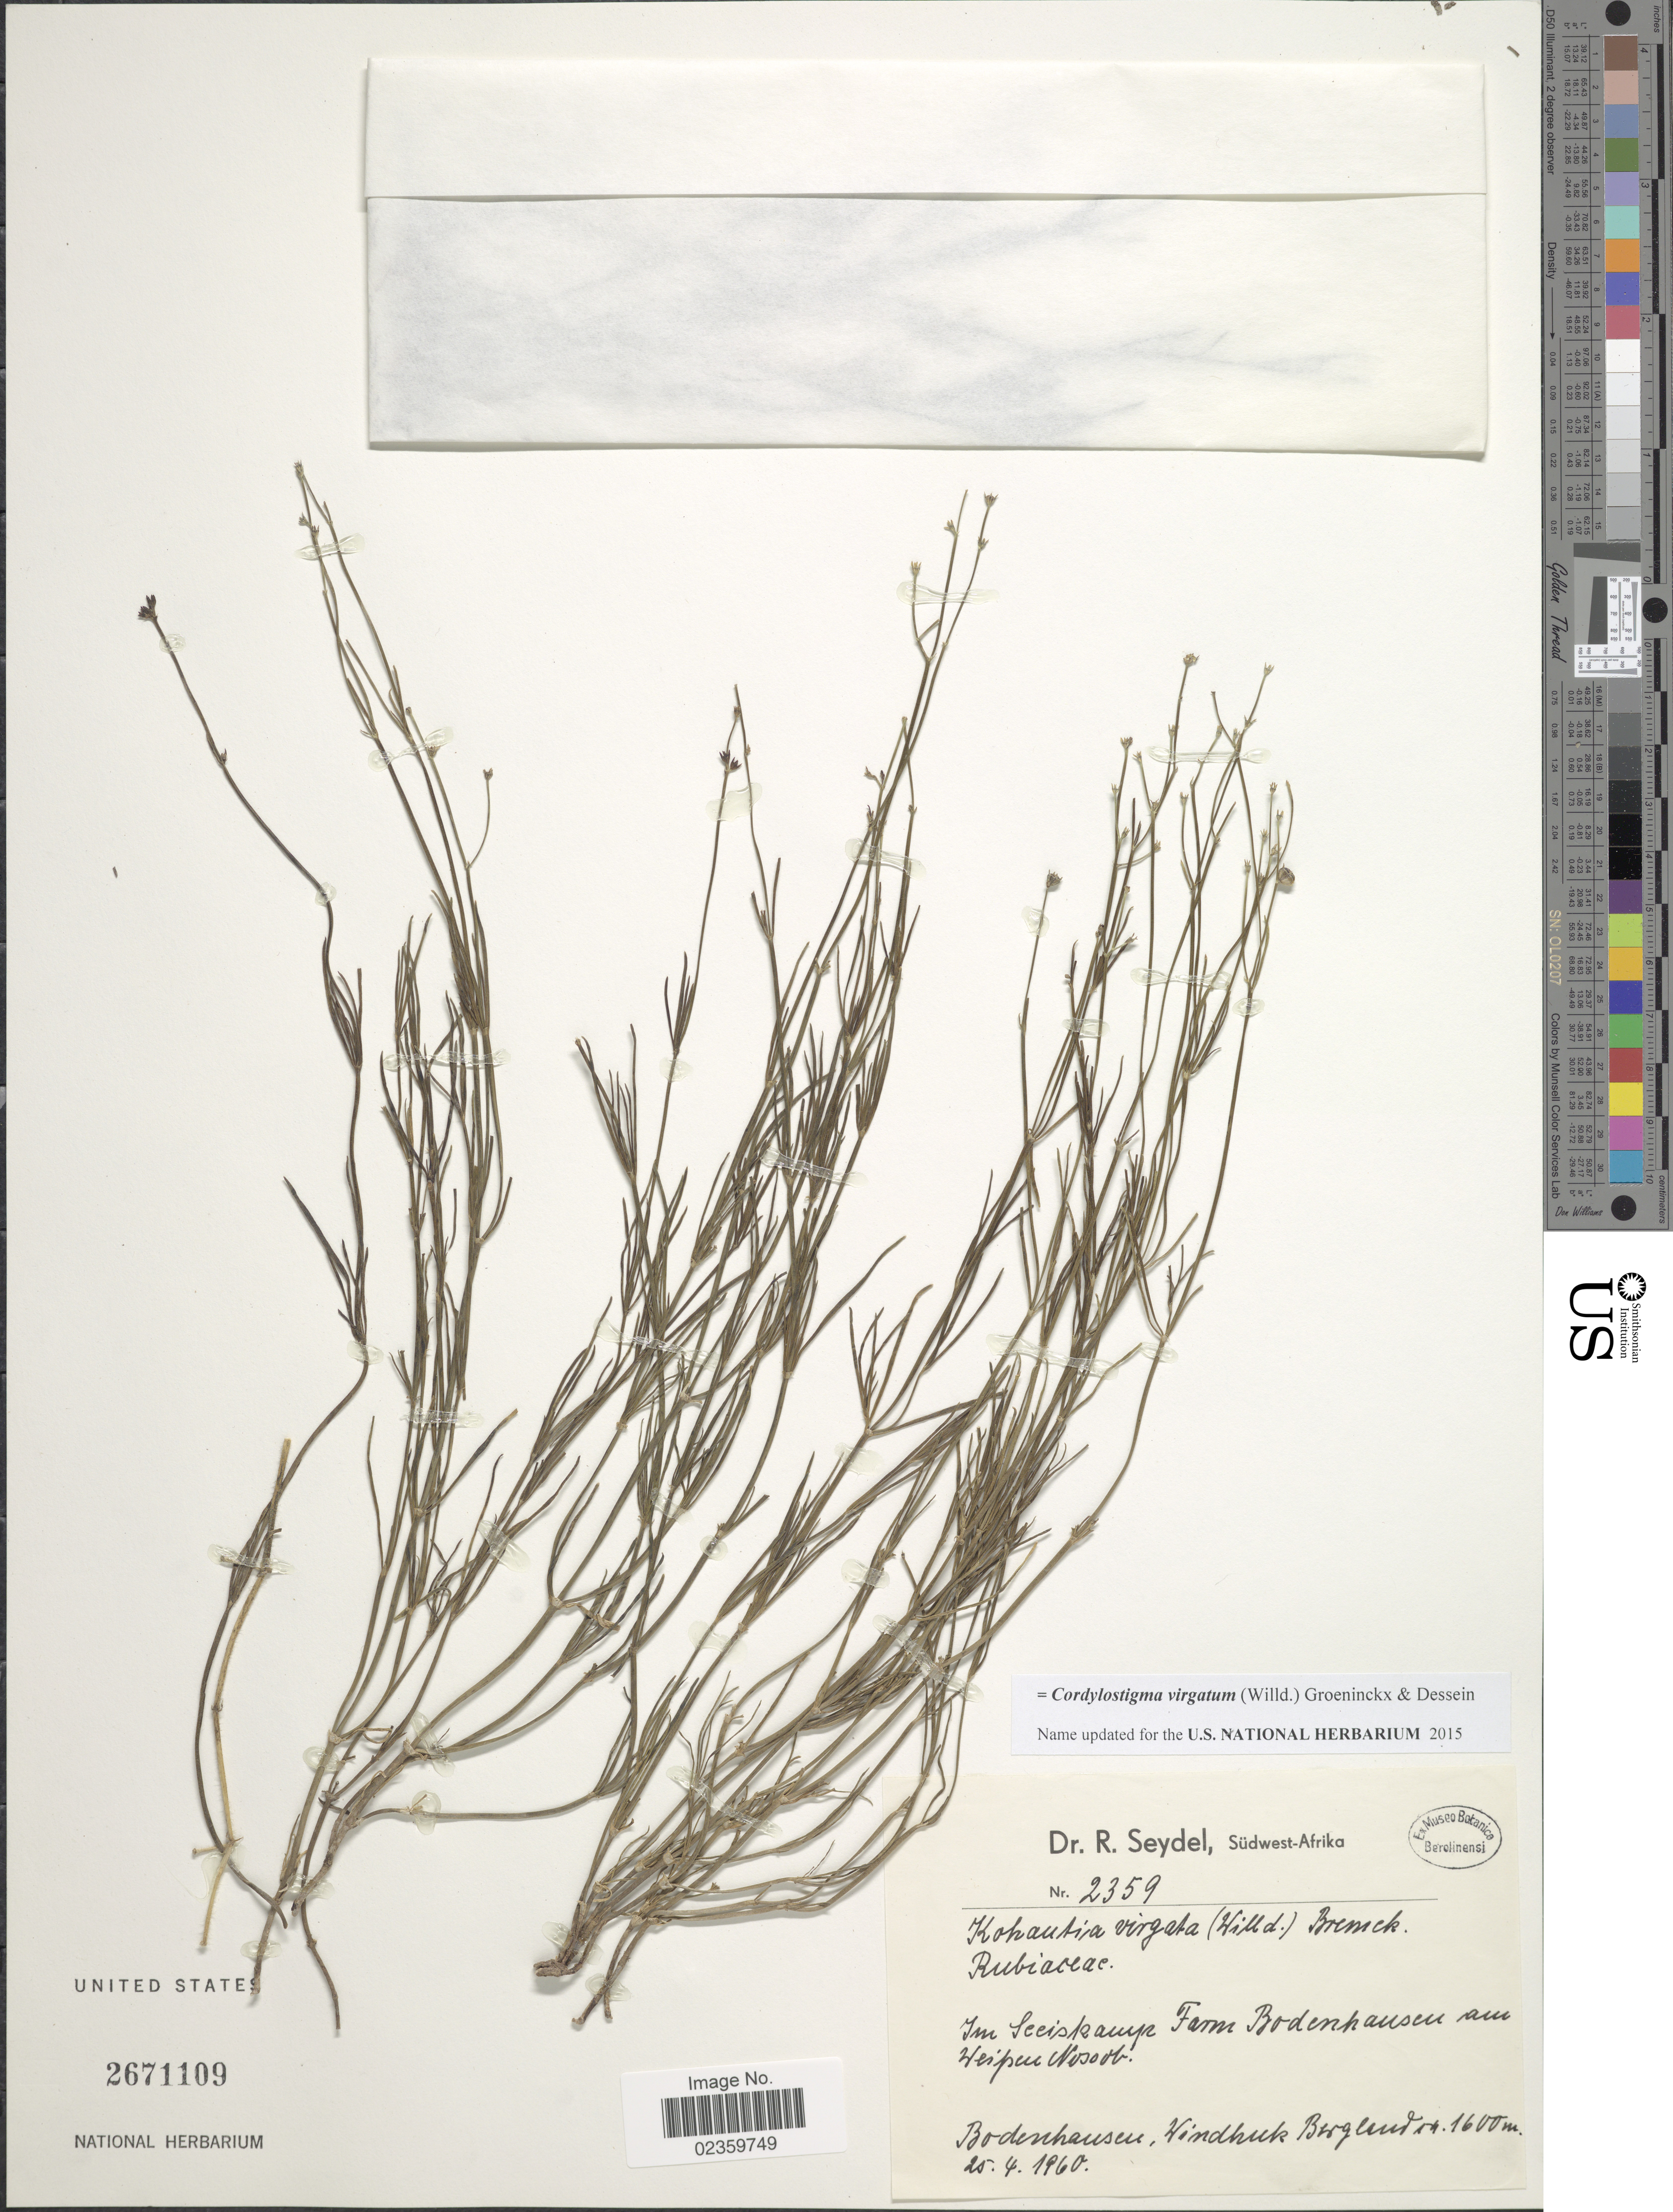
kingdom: Plantae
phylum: Tracheophyta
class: Magnoliopsida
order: Gentianales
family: Rubiaceae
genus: Cordylostigma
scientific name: Cordylostigma virgatum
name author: (Willd.) Groeninckx & Dessein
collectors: R. Seydel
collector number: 2359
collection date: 1960-04-25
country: Namibia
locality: Sudwest-Afrika, Im Seeiskamp Farm Bodenhausen au Weissen Nosob, Bodenhausen, Windhuk Bergland.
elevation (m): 1600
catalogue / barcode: US 2671109